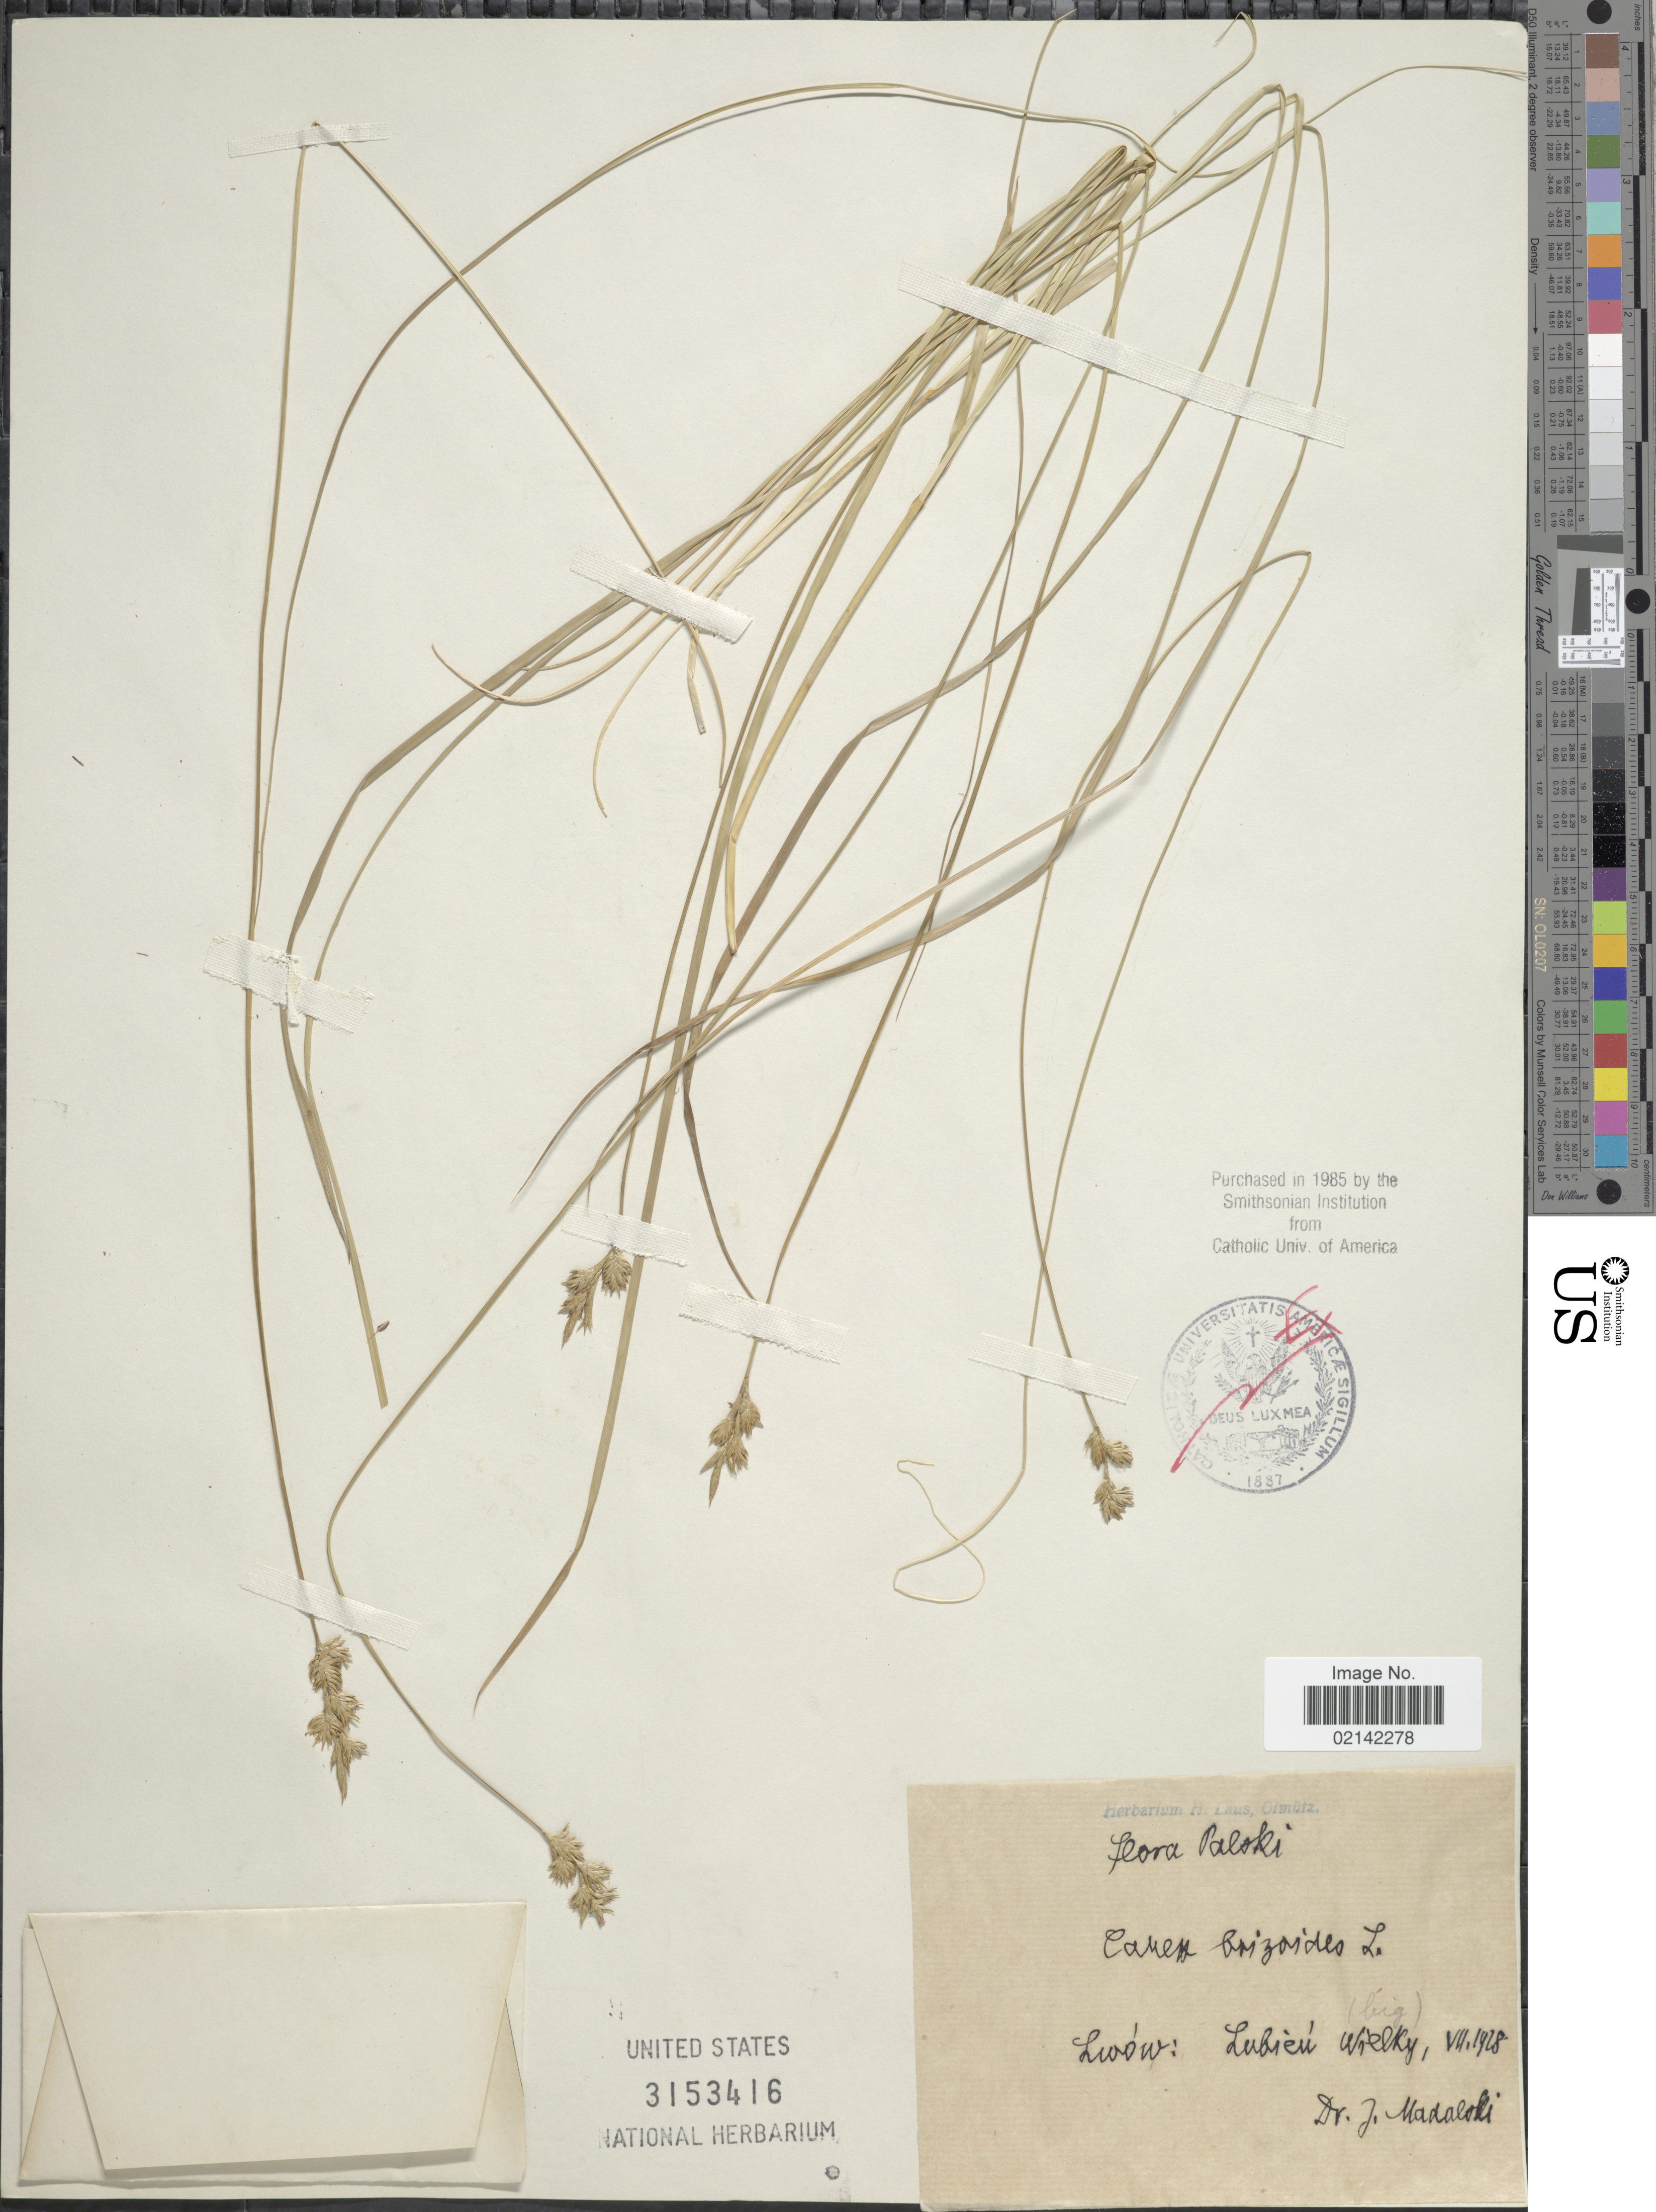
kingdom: Plantae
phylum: Tracheophyta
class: Liliopsida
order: Poales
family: Cyperaceae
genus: Carex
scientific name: Carex brizoides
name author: L.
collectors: J. Madalski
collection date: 1918-08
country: Poland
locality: Palski. Lwow: Lubieu Wielky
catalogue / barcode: US 3153416